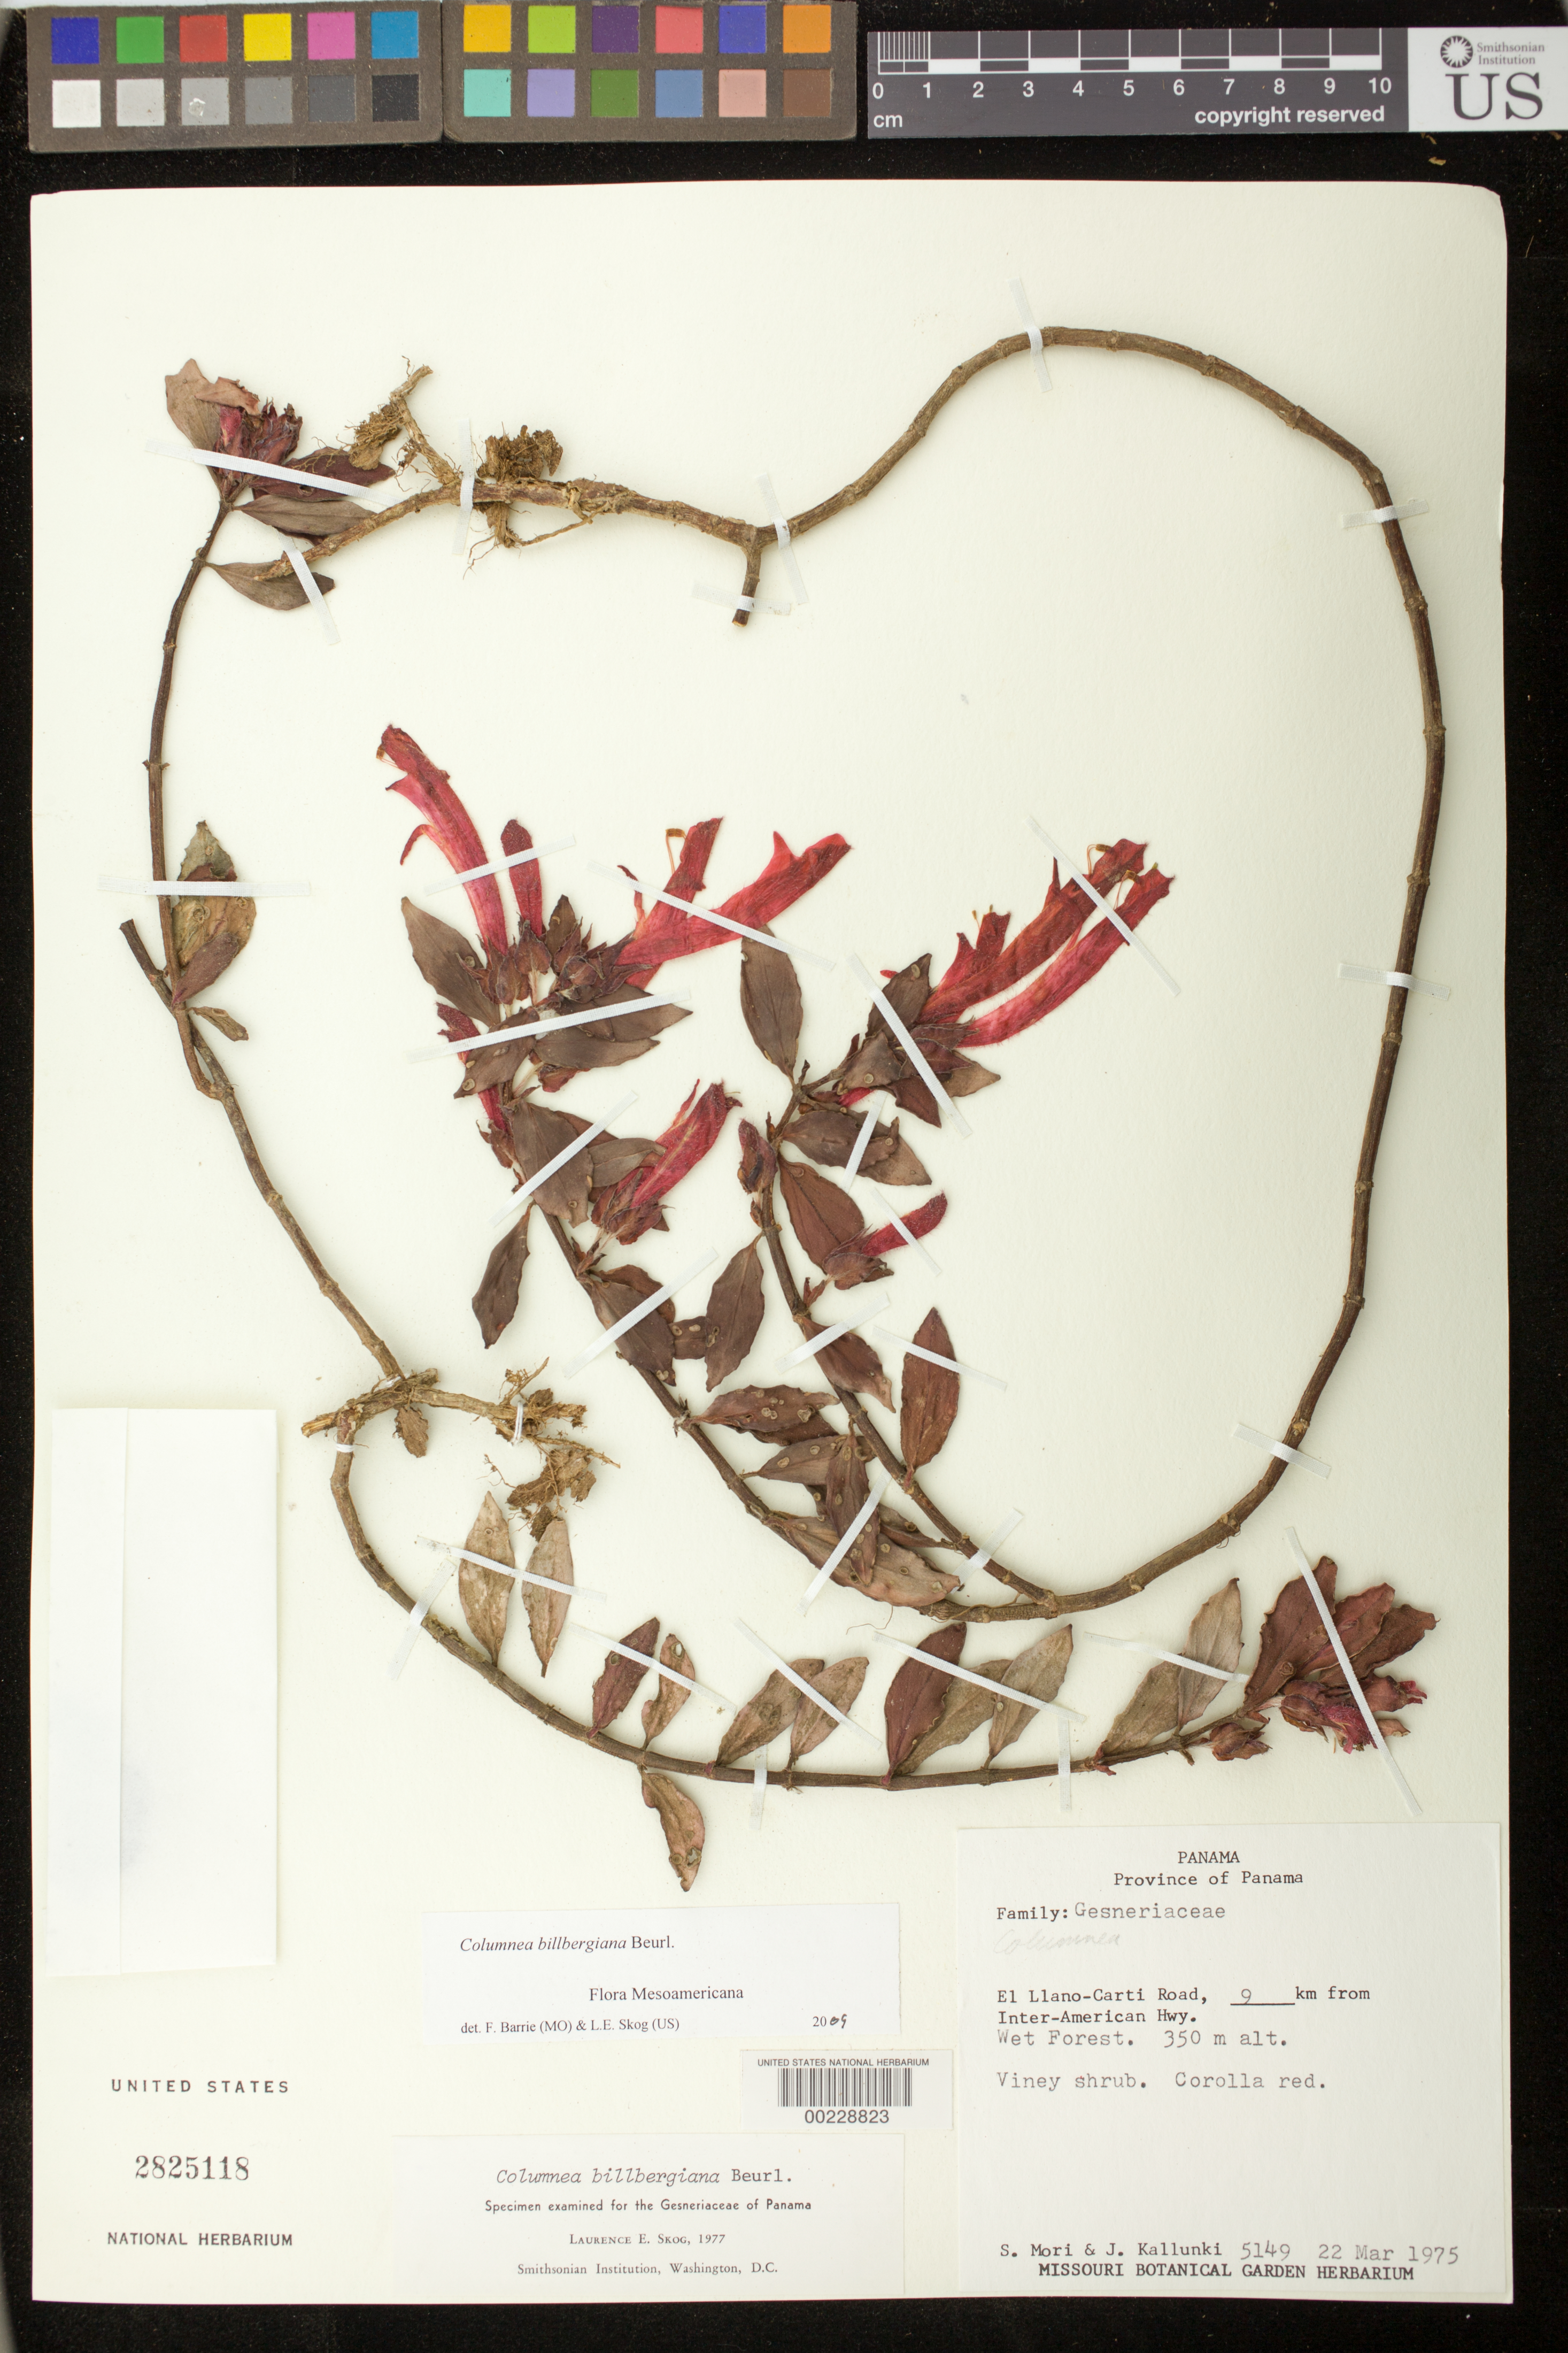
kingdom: Plantae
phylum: Tracheophyta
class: Magnoliopsida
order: Lamiales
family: Gesneriaceae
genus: Columnea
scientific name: Columnea billbergiana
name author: Beurl.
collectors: S. Mori & J. Kallunki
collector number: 5149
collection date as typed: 22 Mar 1975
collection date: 1975-03-22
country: Panama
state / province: Panamá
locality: El Llano-Carti road, 9 km from Inter-American Hwy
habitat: Wet forest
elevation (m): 350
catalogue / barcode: US 2825118